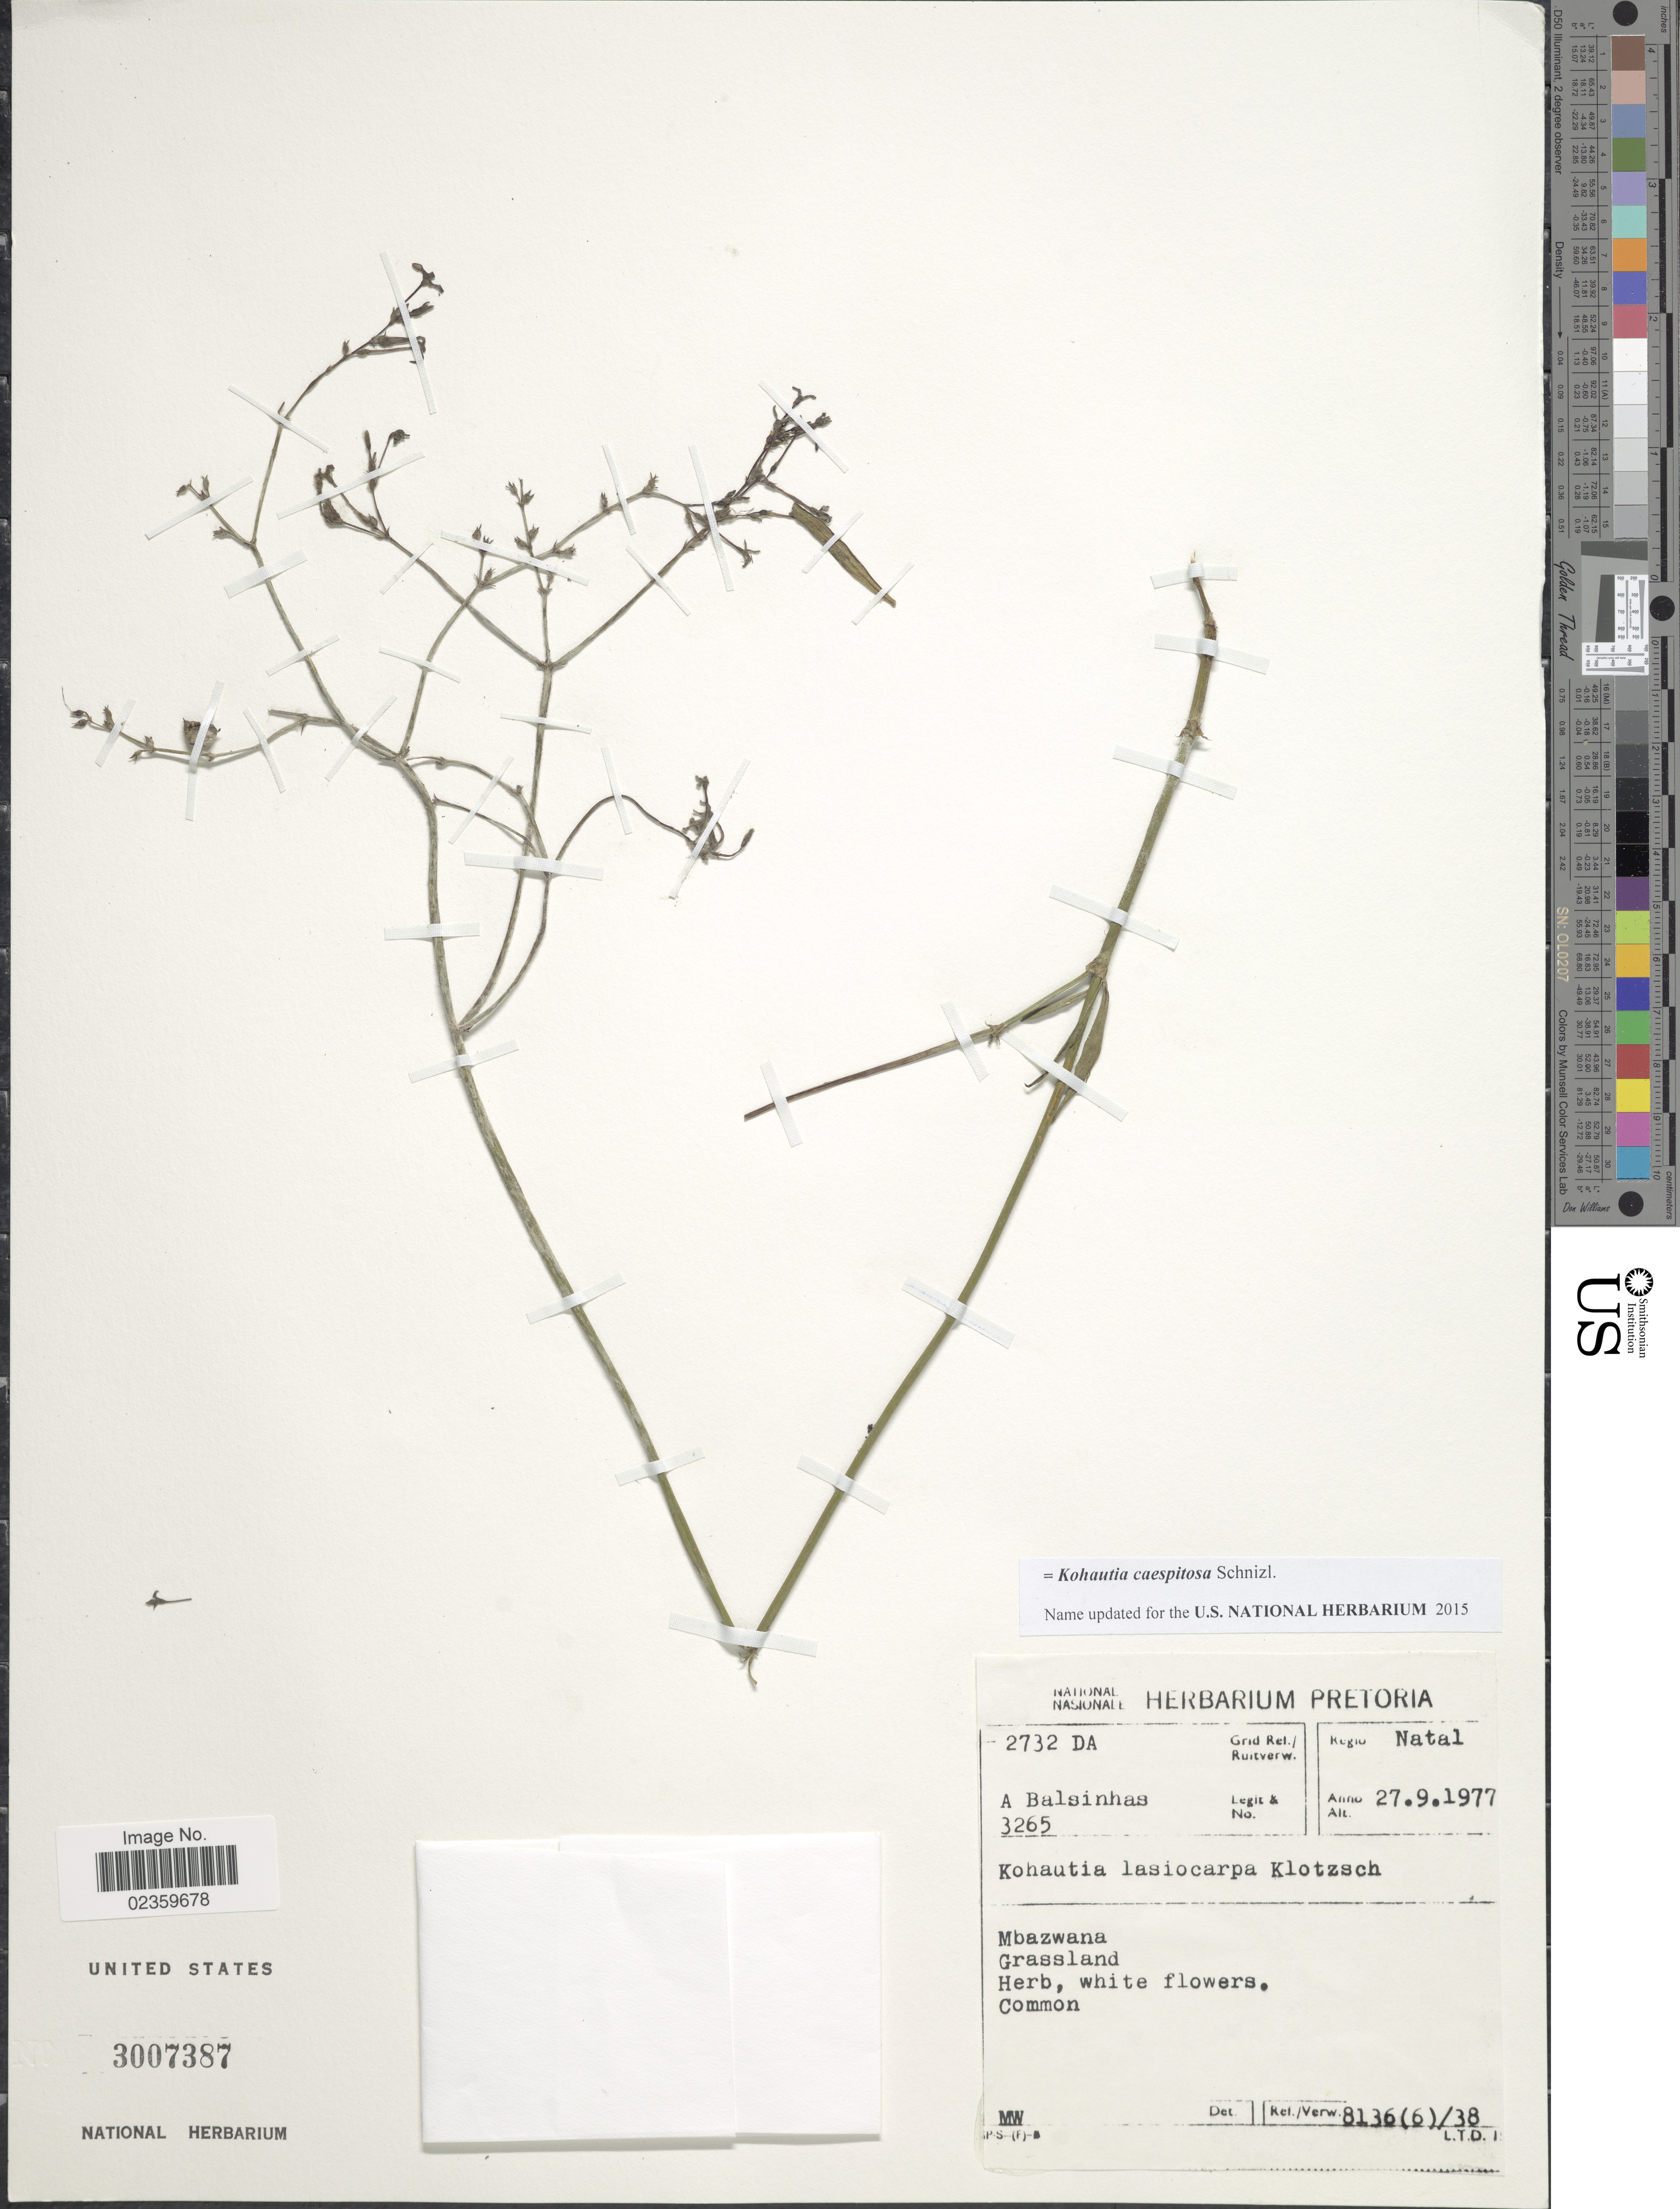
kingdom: Plantae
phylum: Tracheophyta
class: Magnoliopsida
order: Gentianales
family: Rubiaceae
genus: Kohautia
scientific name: Kohautia caespitosa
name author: Schnizl.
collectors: A. A. Balsinhas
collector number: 3265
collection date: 1977-09-27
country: South Africa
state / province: KwaZulu-Natal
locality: Regio Natal, Mbazwana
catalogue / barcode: US 3007387